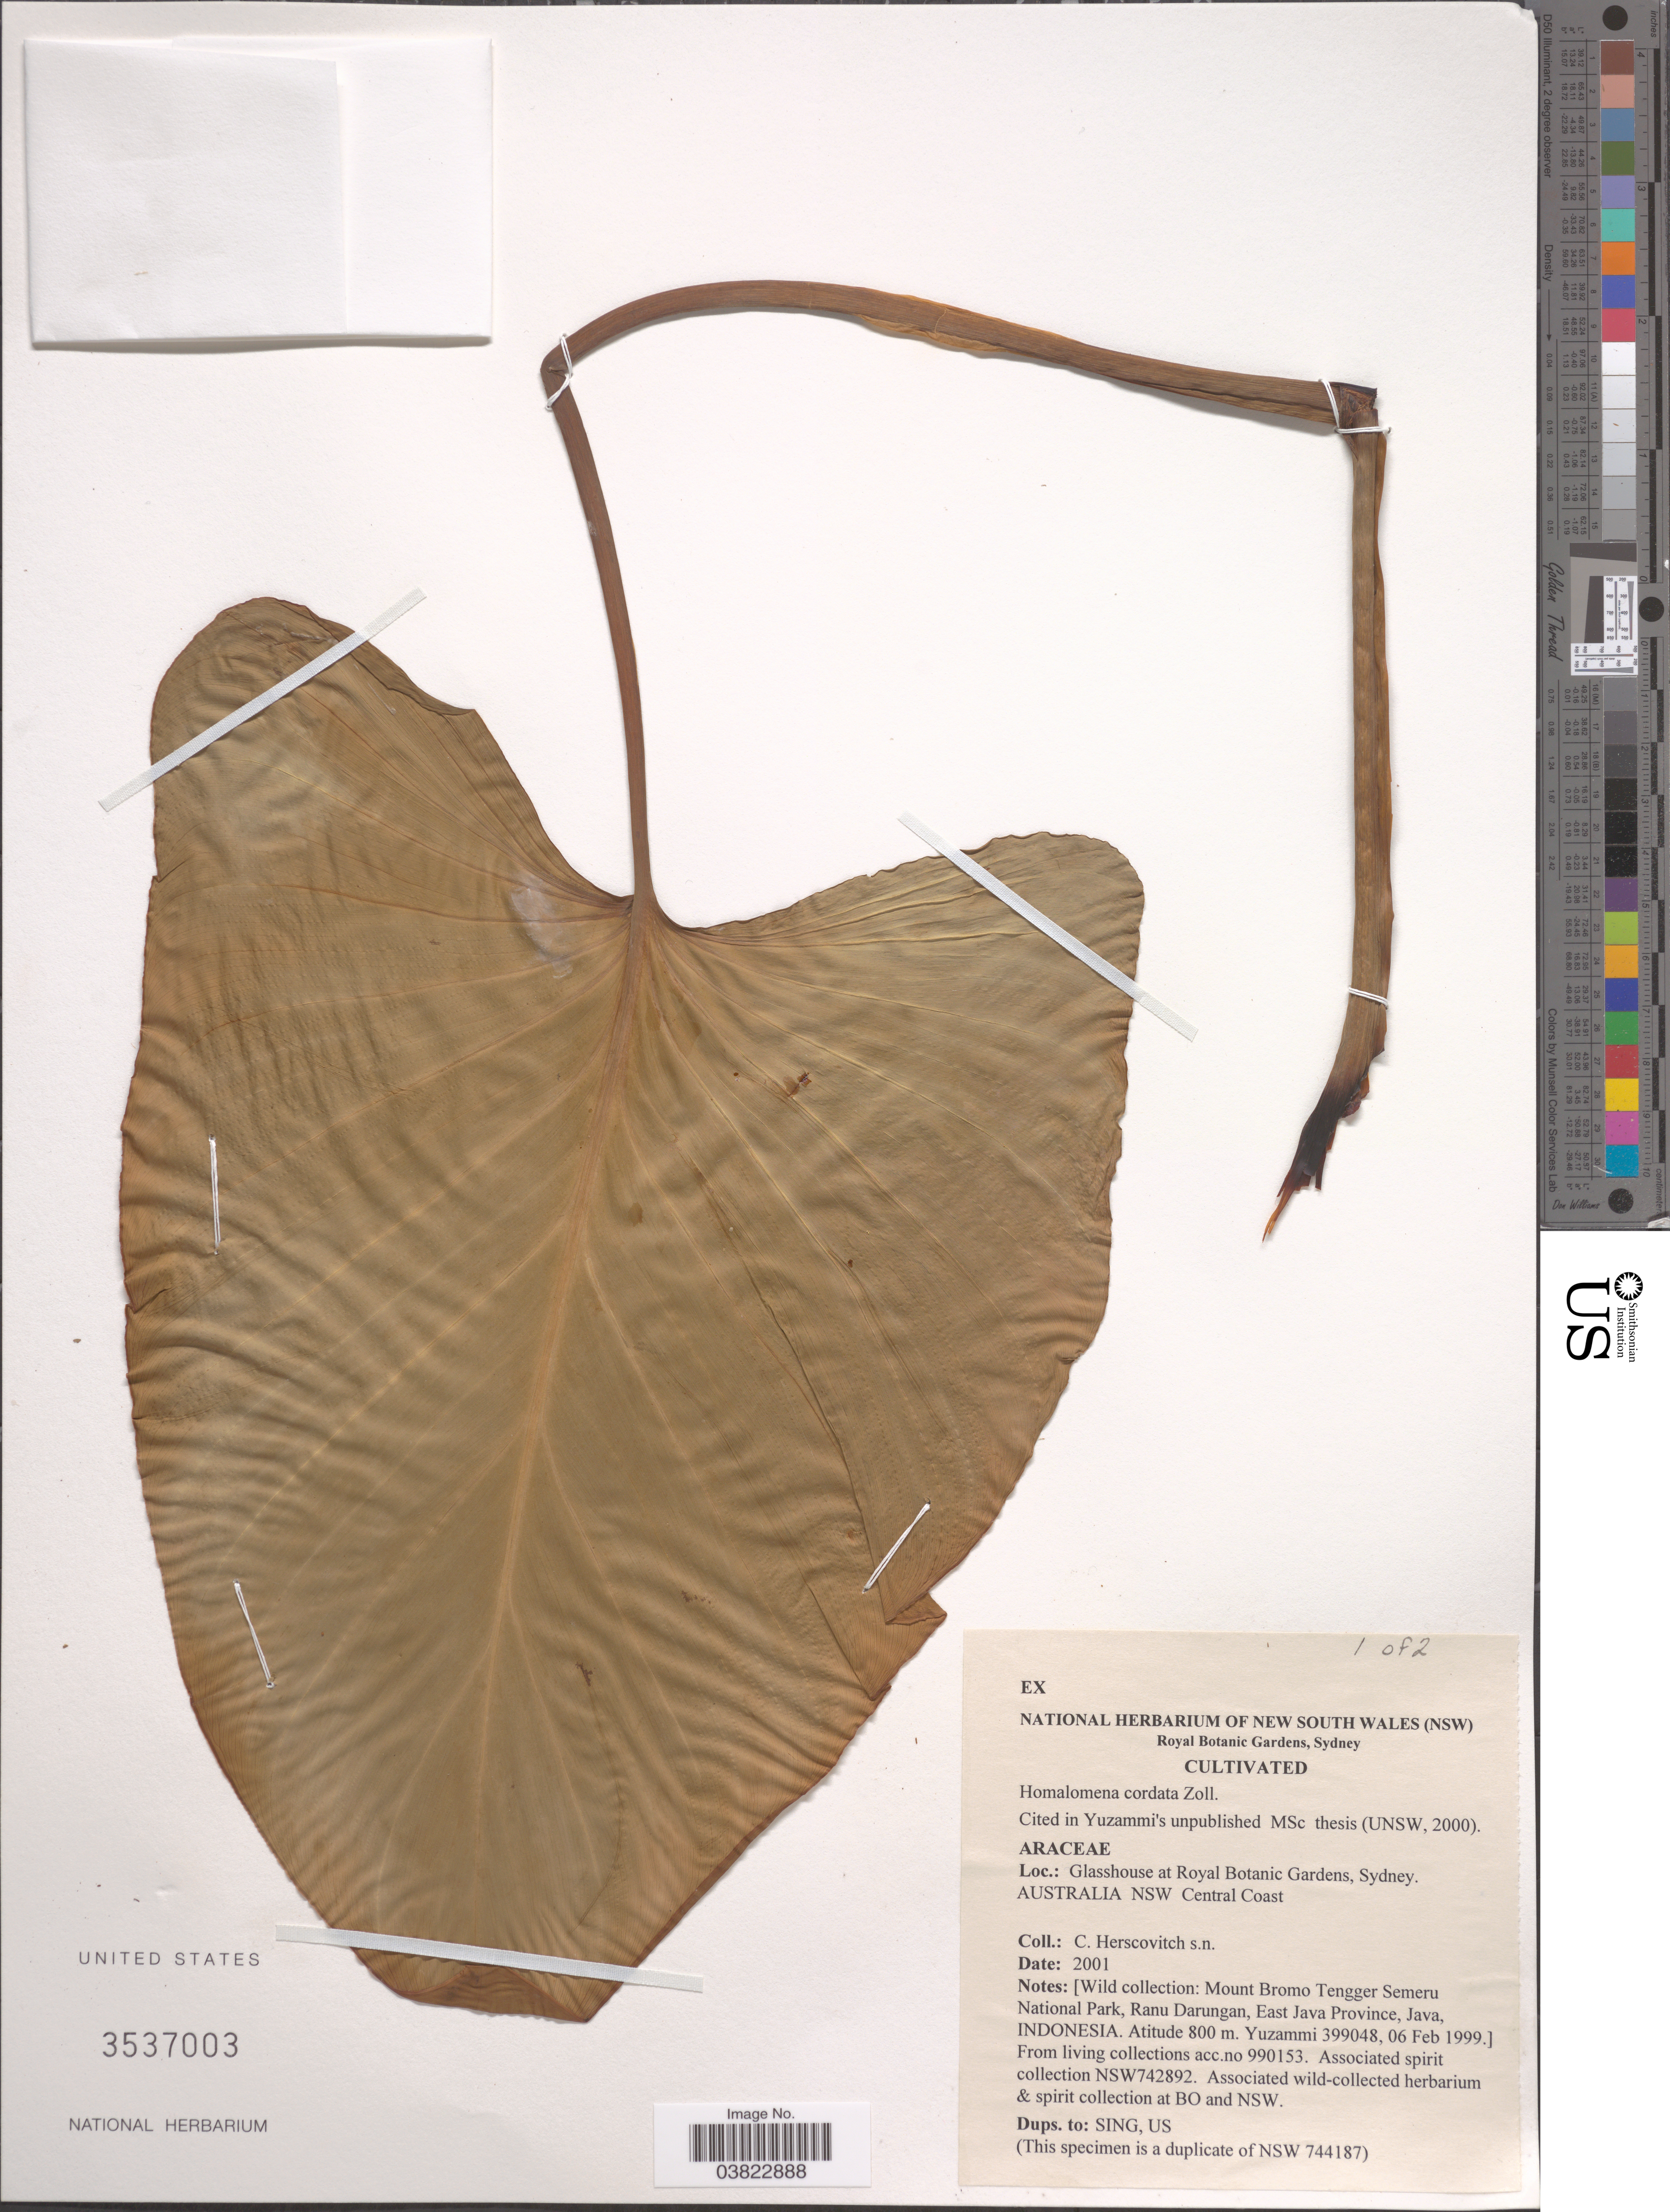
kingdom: Plantae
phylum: Tracheophyta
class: Liliopsida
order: Alismatales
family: Araceae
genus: Homalomena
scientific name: Homalomena cordata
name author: Schott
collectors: C. Herscovitch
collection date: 2001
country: Australia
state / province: New South Wales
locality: Glasshouse at Royal Botanic Gardens, Sydney. Central Coast.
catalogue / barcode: US 3537003